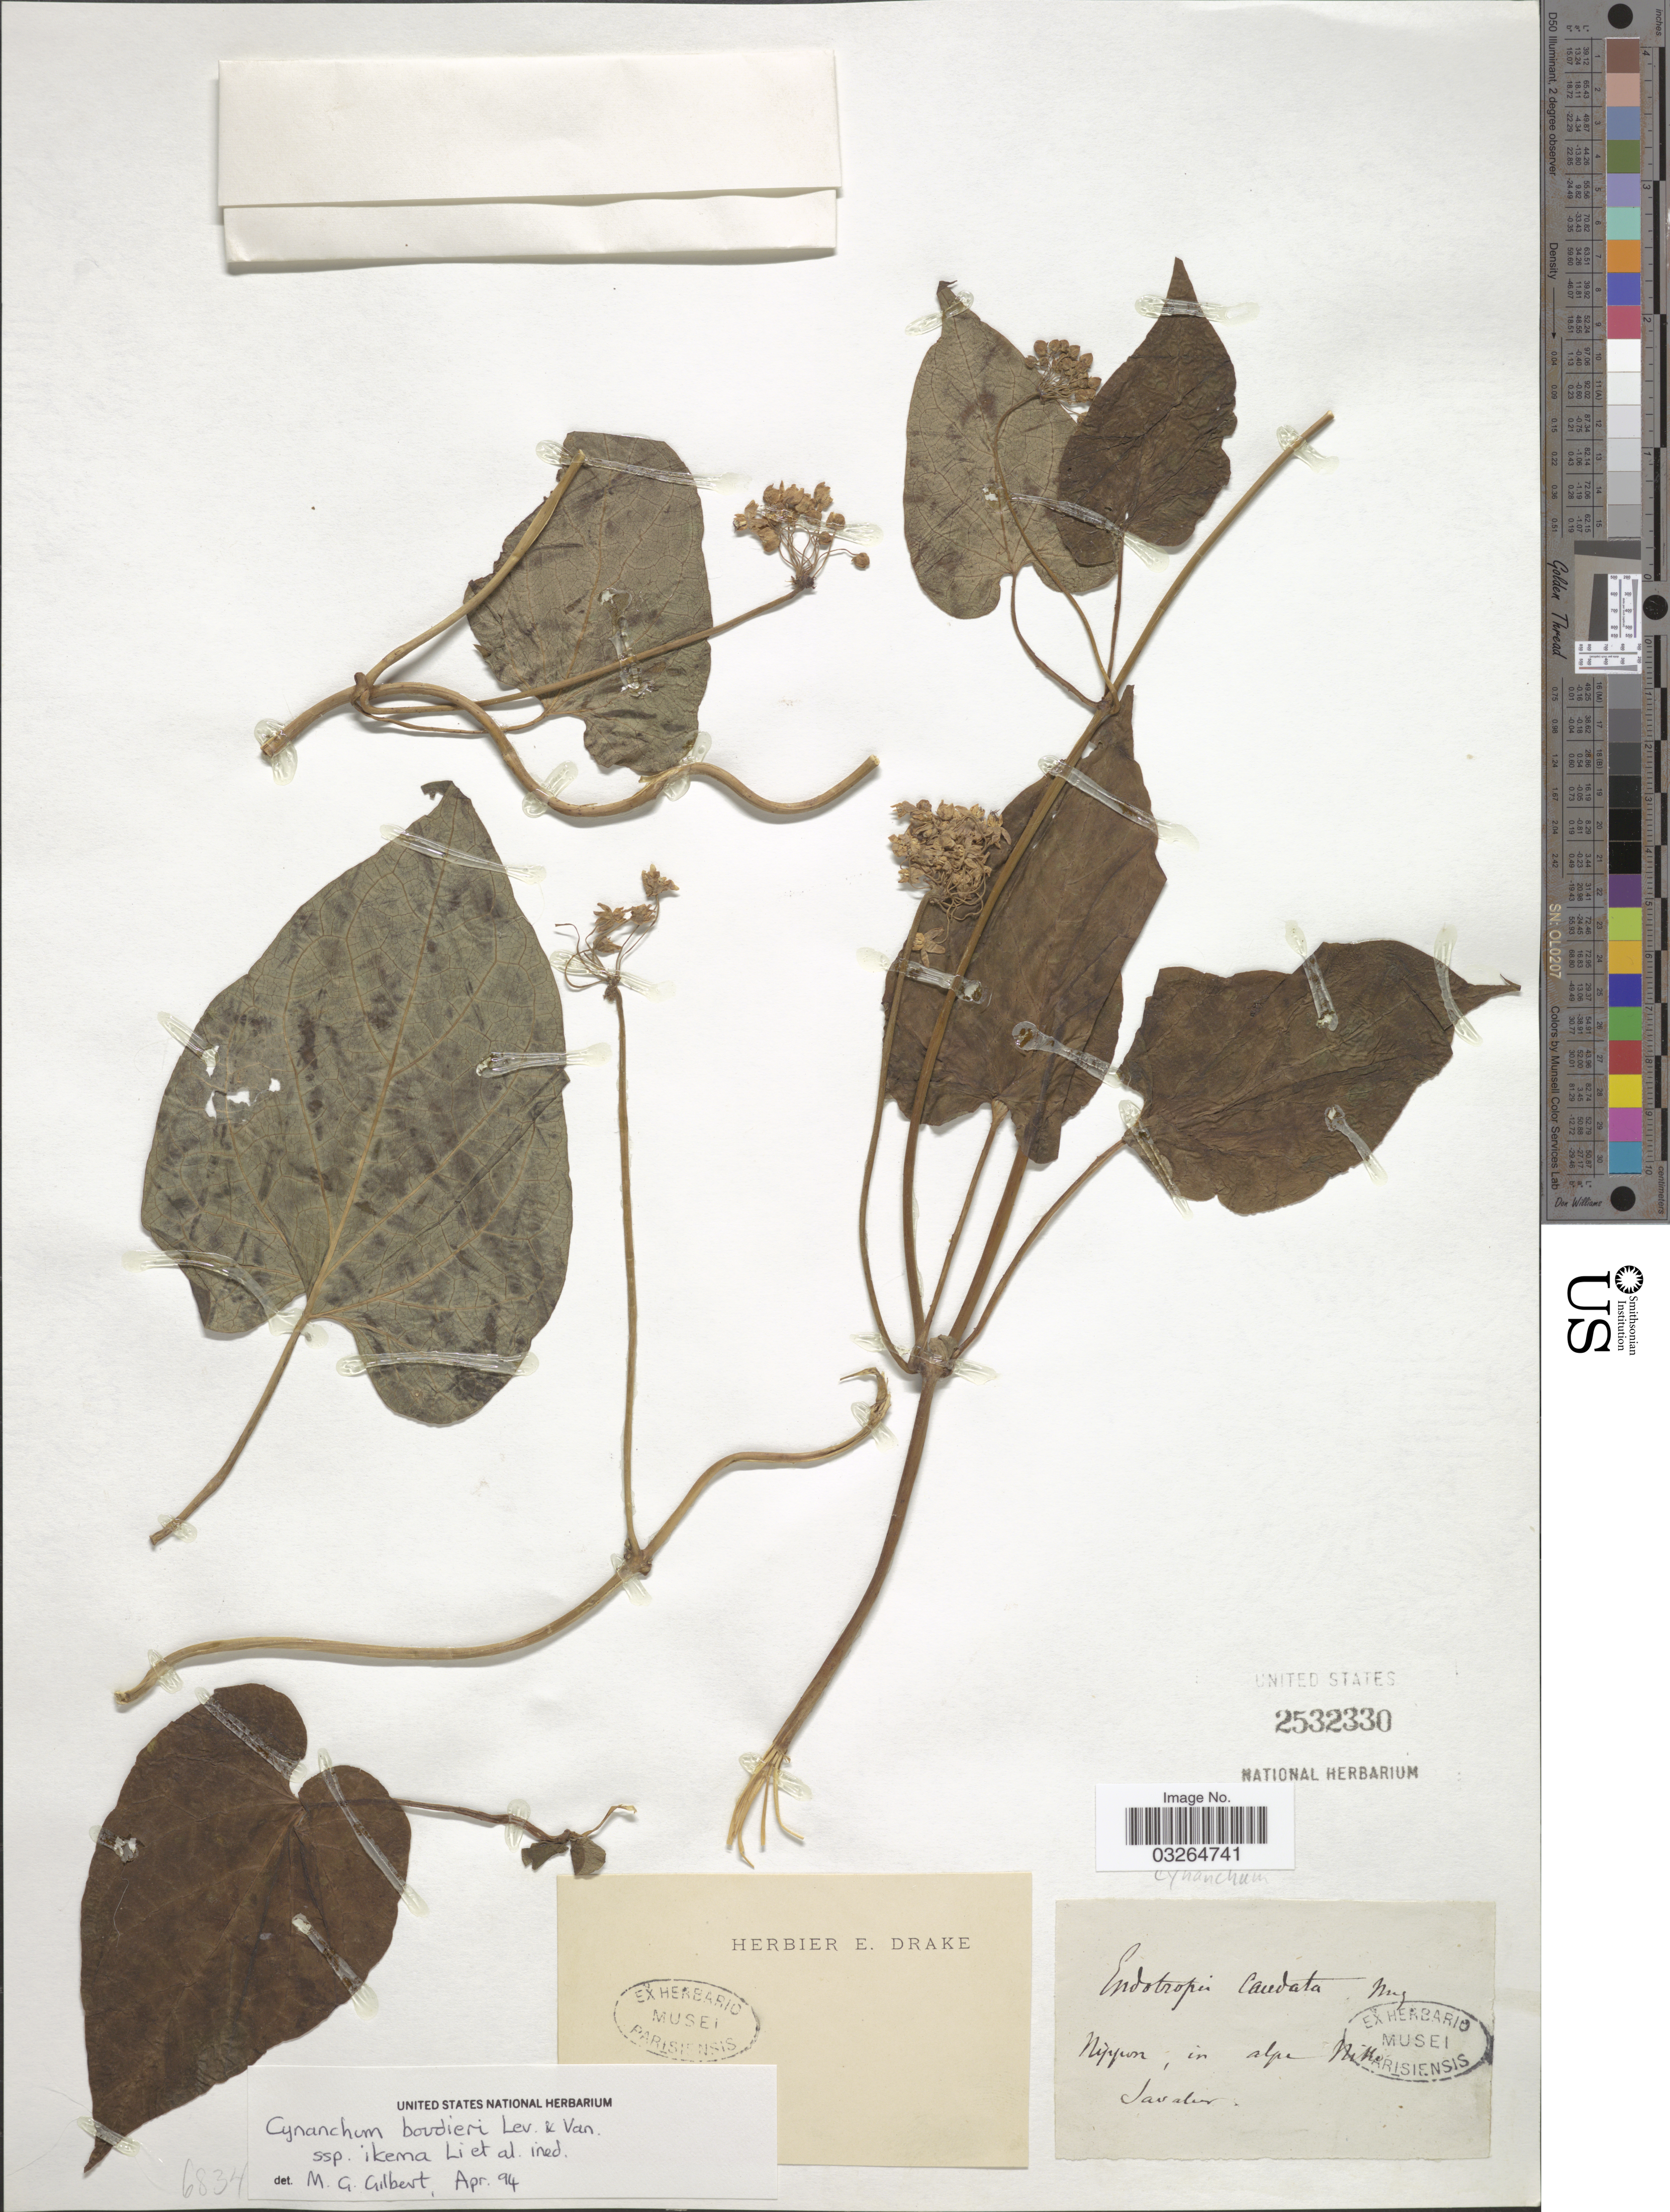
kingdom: Plantae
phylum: Tracheophyta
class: Magnoliopsida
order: Gentianales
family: Apocynaceae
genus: Cynanchum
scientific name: Cynanchum boudieri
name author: H. Lév. & Vaniot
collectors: Savatier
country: Japan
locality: Nippon, in alpe Nikko.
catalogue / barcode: US 2532330